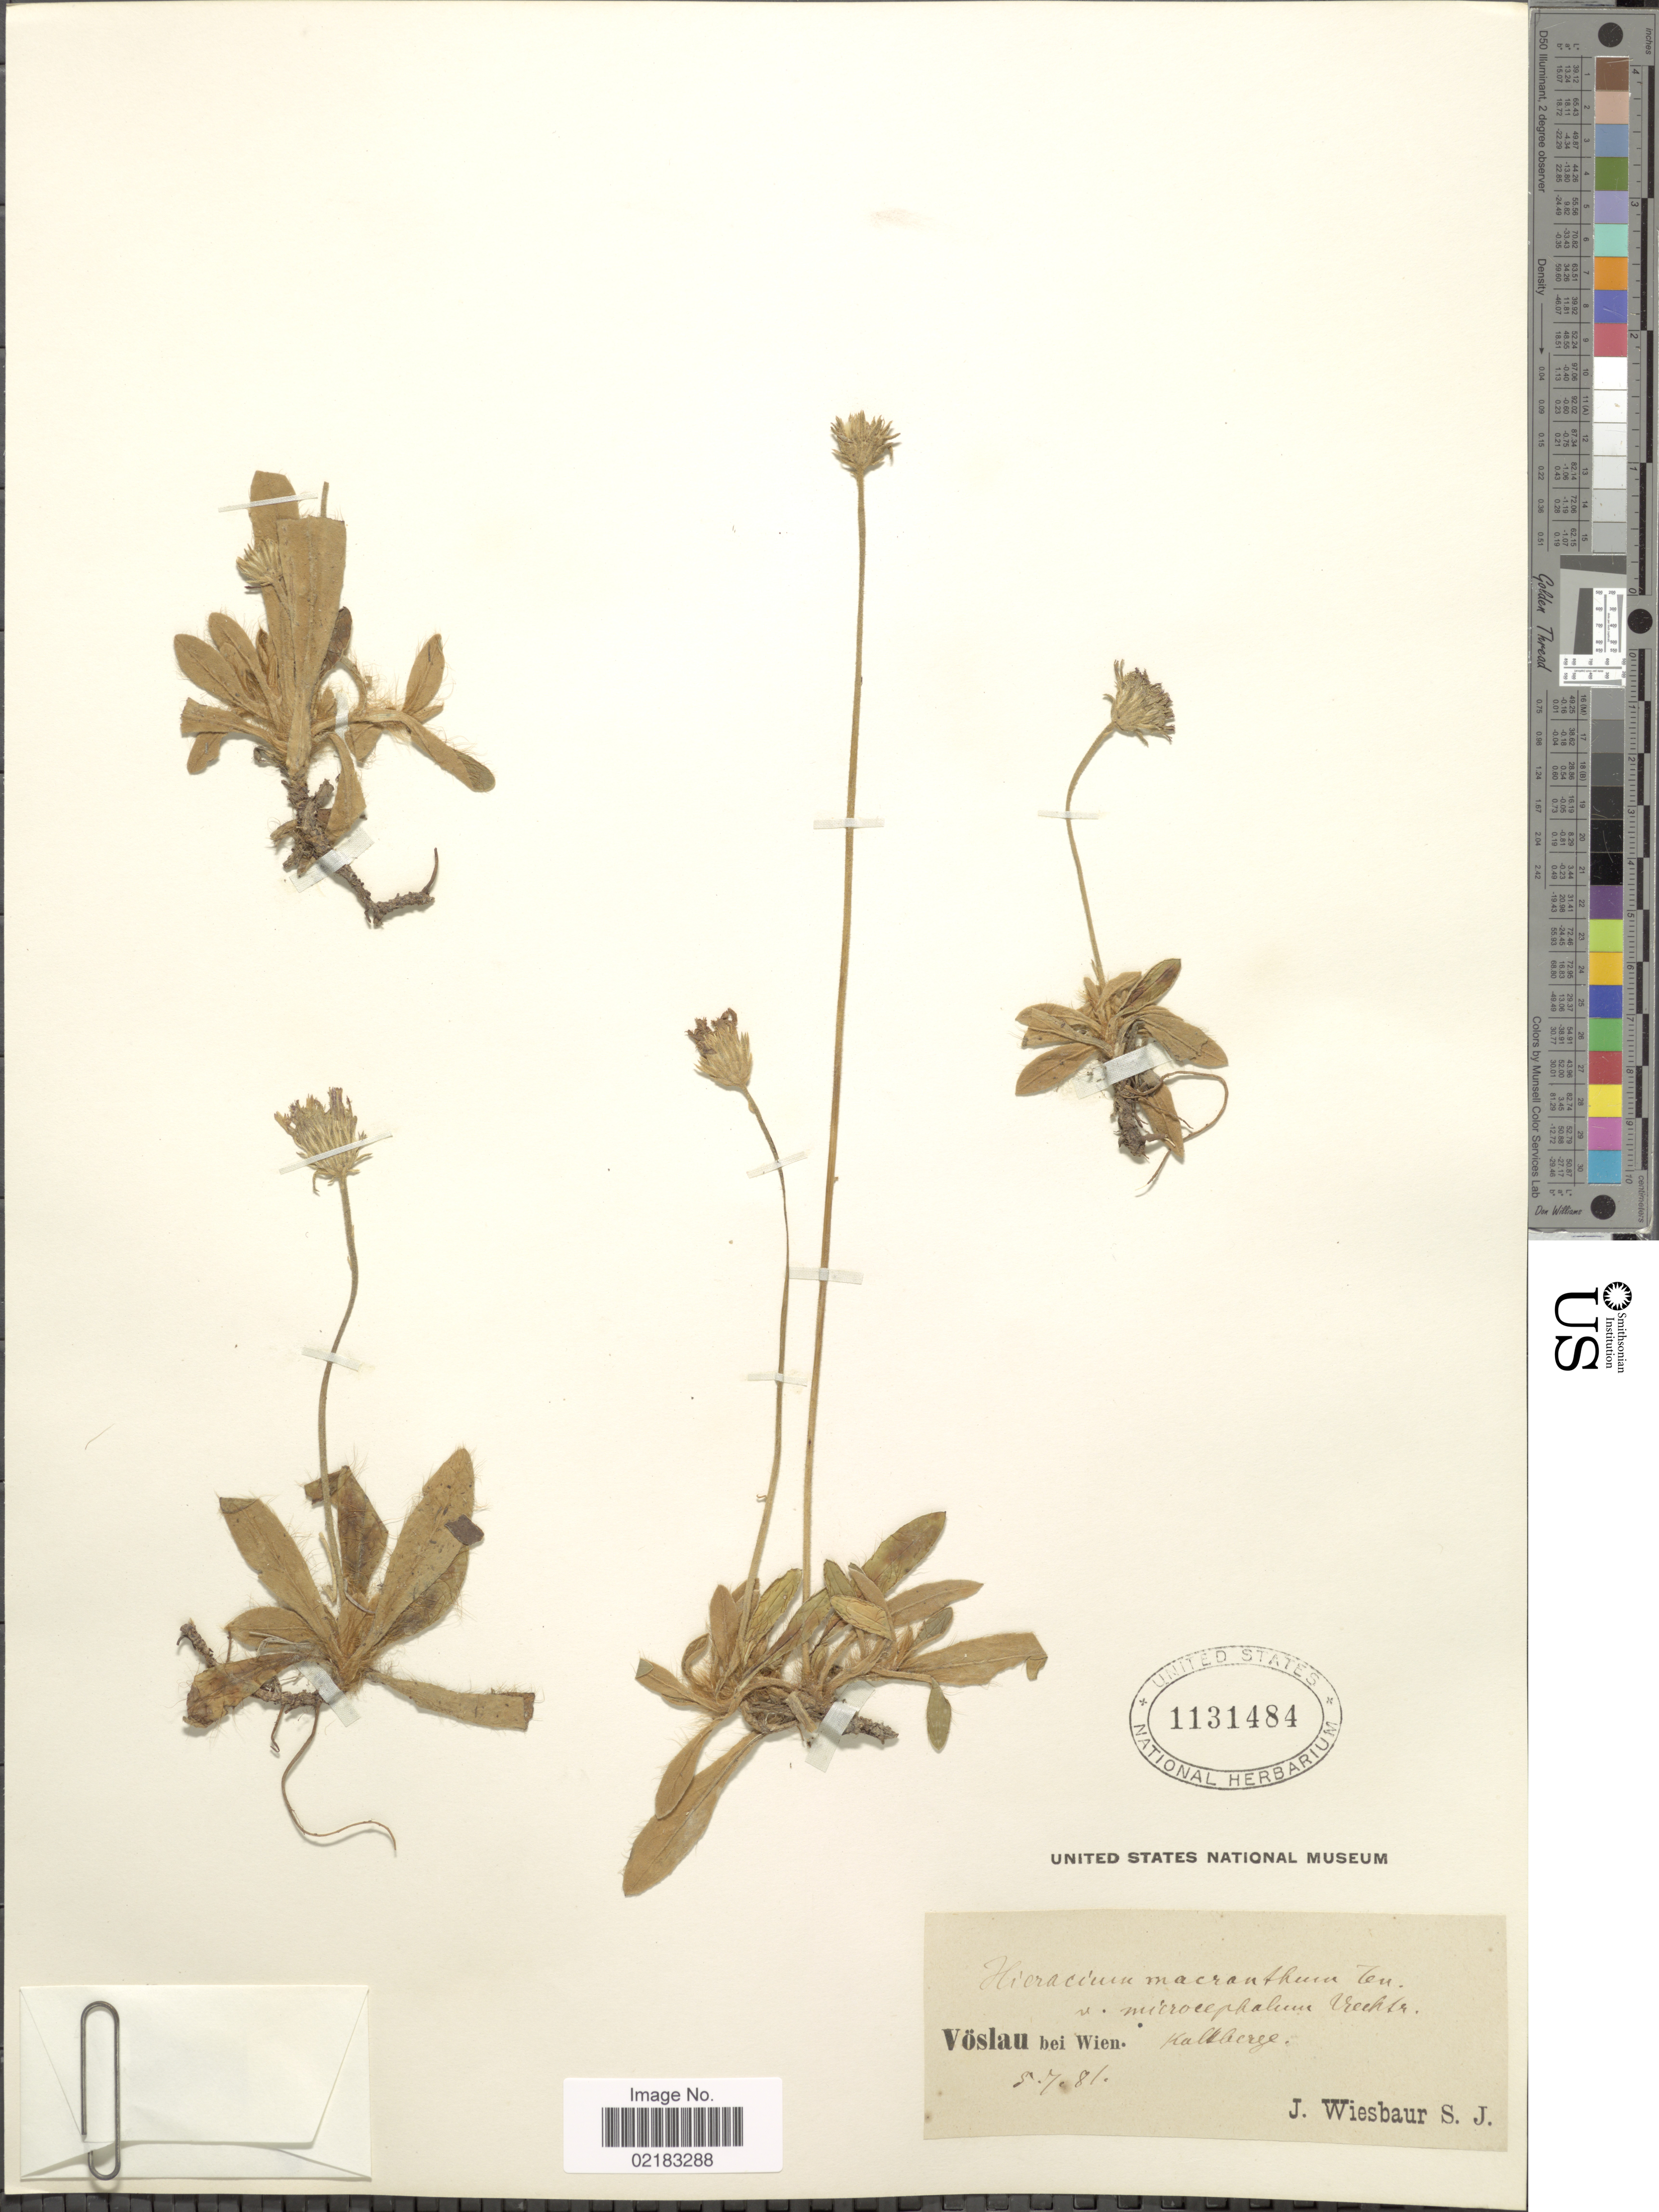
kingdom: Plantae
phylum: Tracheophyta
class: Magnoliopsida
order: Asterales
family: Asteraceae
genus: Hieracium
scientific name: Hieracium macranthum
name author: (Ten.) Ten.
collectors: J. Wiesbaur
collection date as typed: Transcribed d/m/y: 5/7/81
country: Austria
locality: Voslau bei Wien. Kalkberge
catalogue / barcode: US 1131484